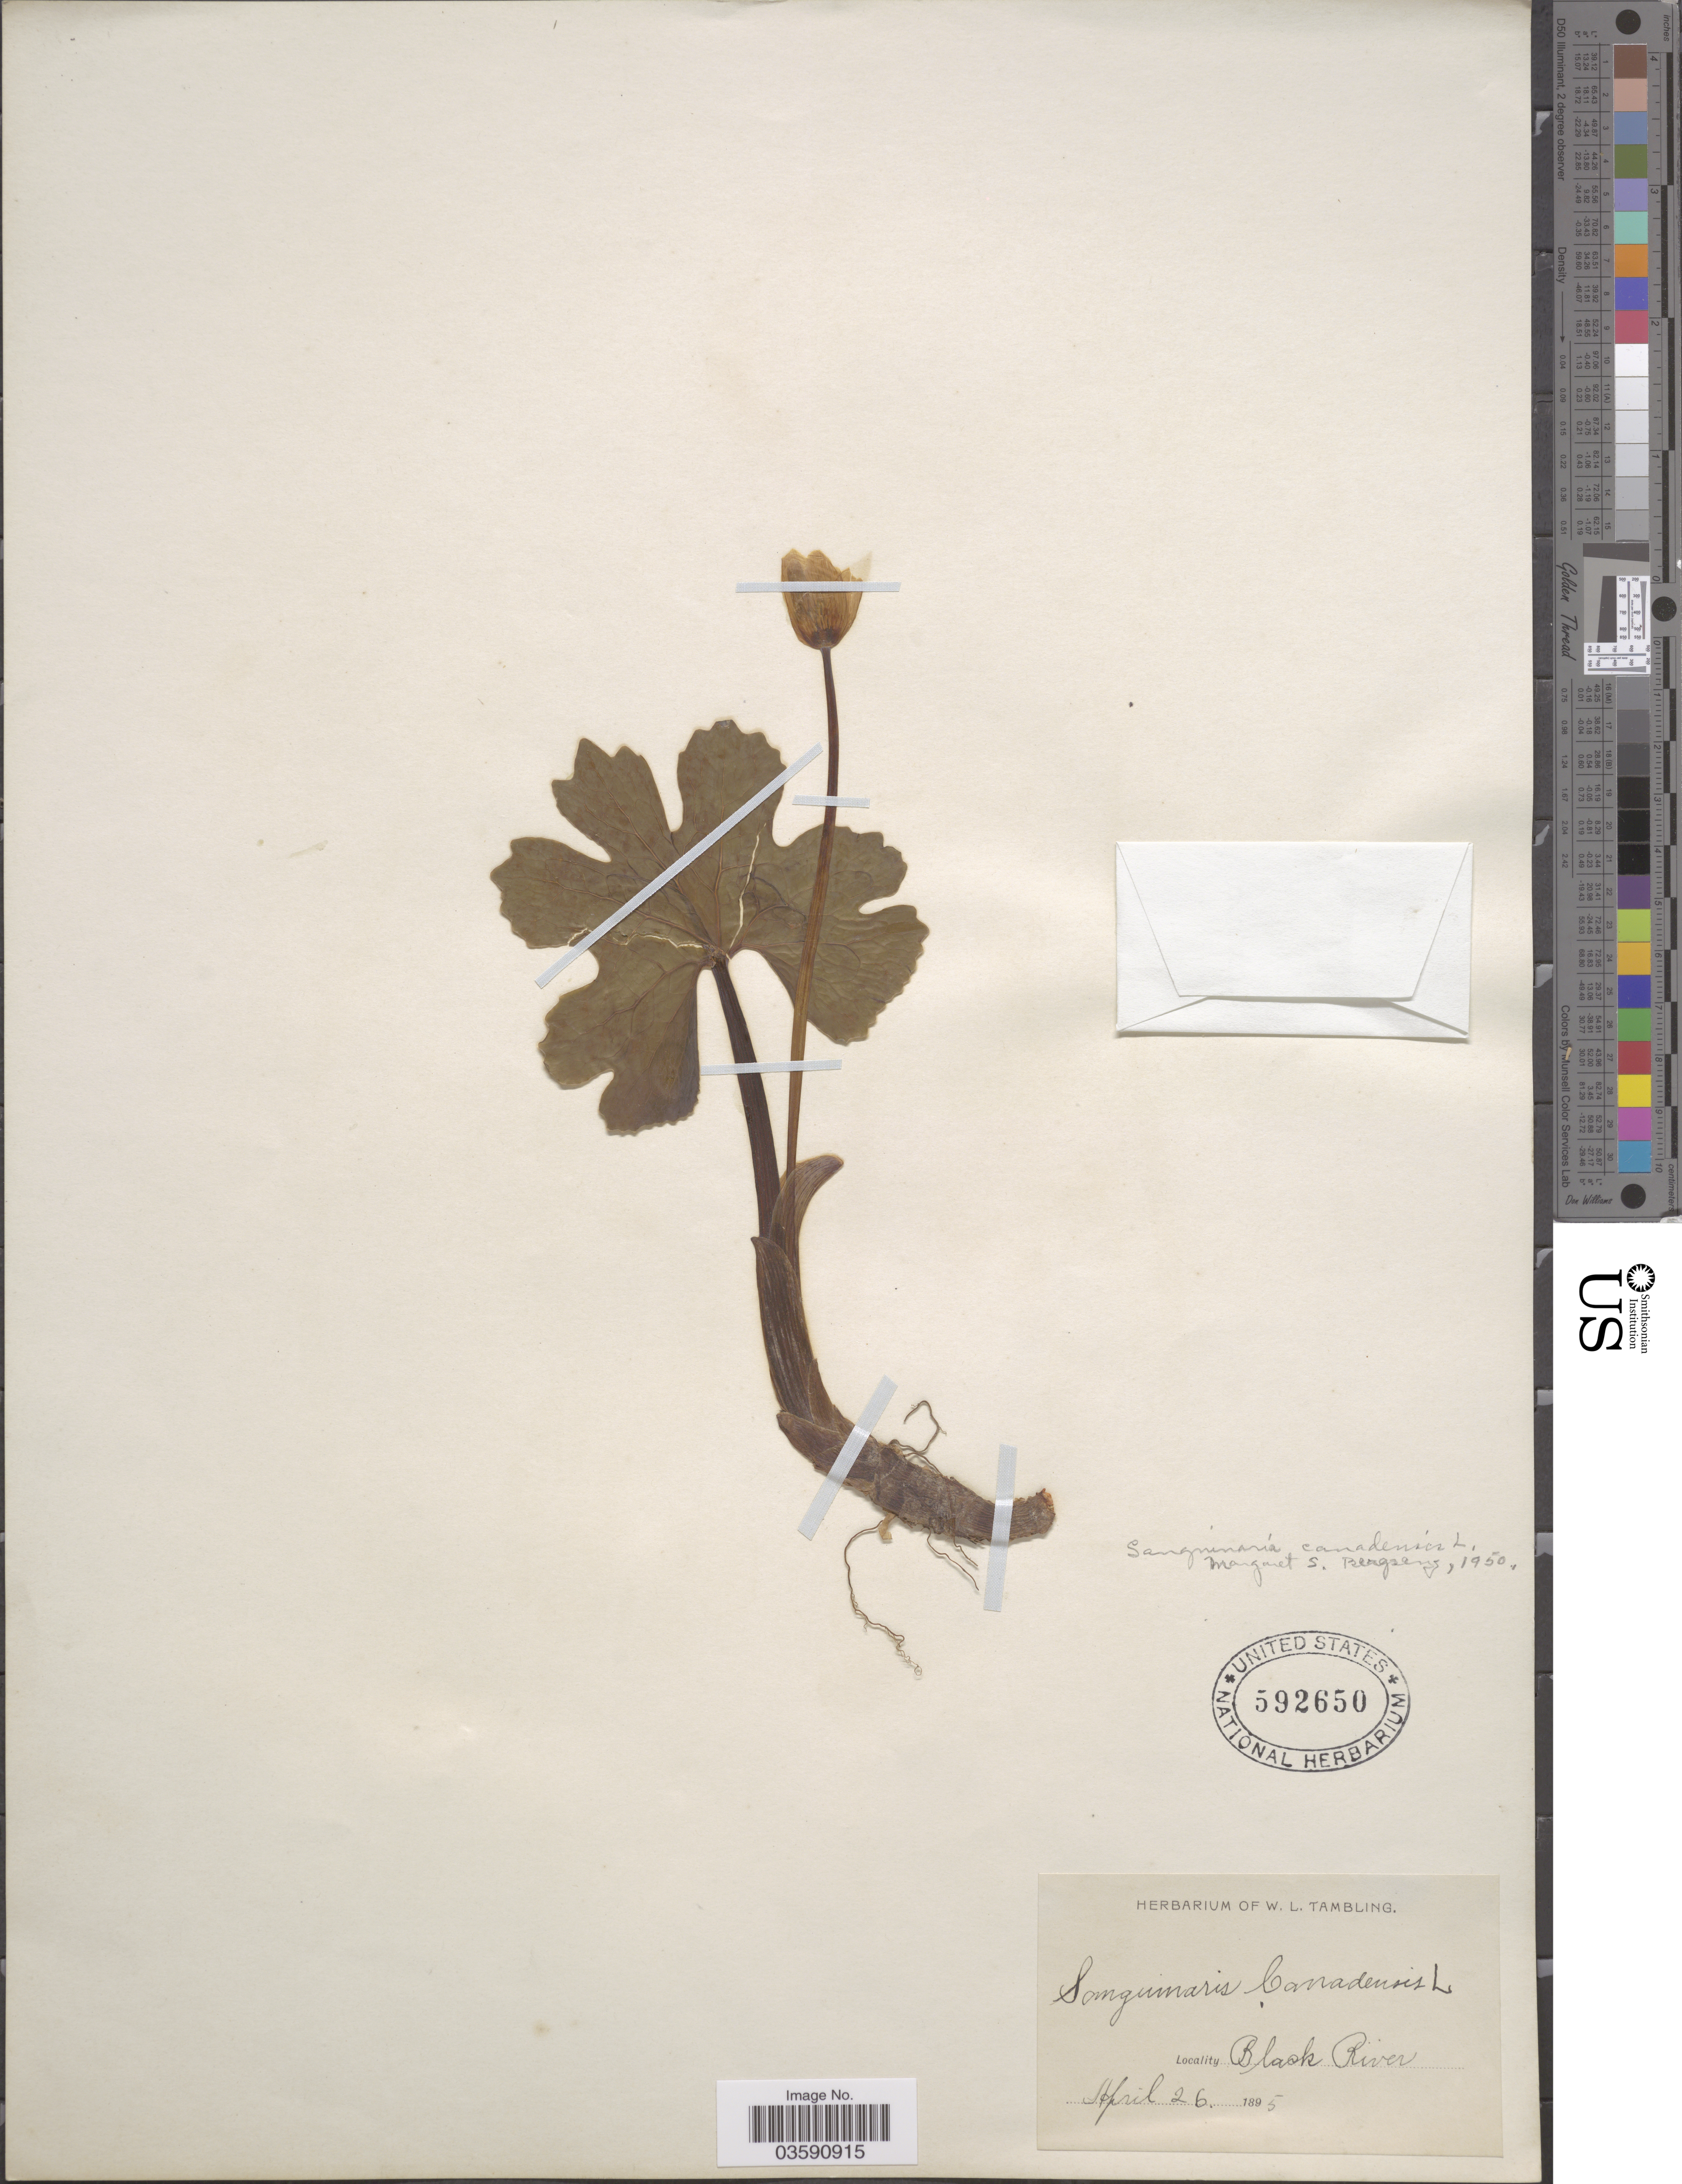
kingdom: Plantae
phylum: Tracheophyta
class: Magnoliopsida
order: Ranunculales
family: Papaveraceae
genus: Sanguinaria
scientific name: Sanguinaria canadensis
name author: L.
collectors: Ex herb. of W. L. Tambling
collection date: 1895-04-26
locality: Black River.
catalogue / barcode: US 592650